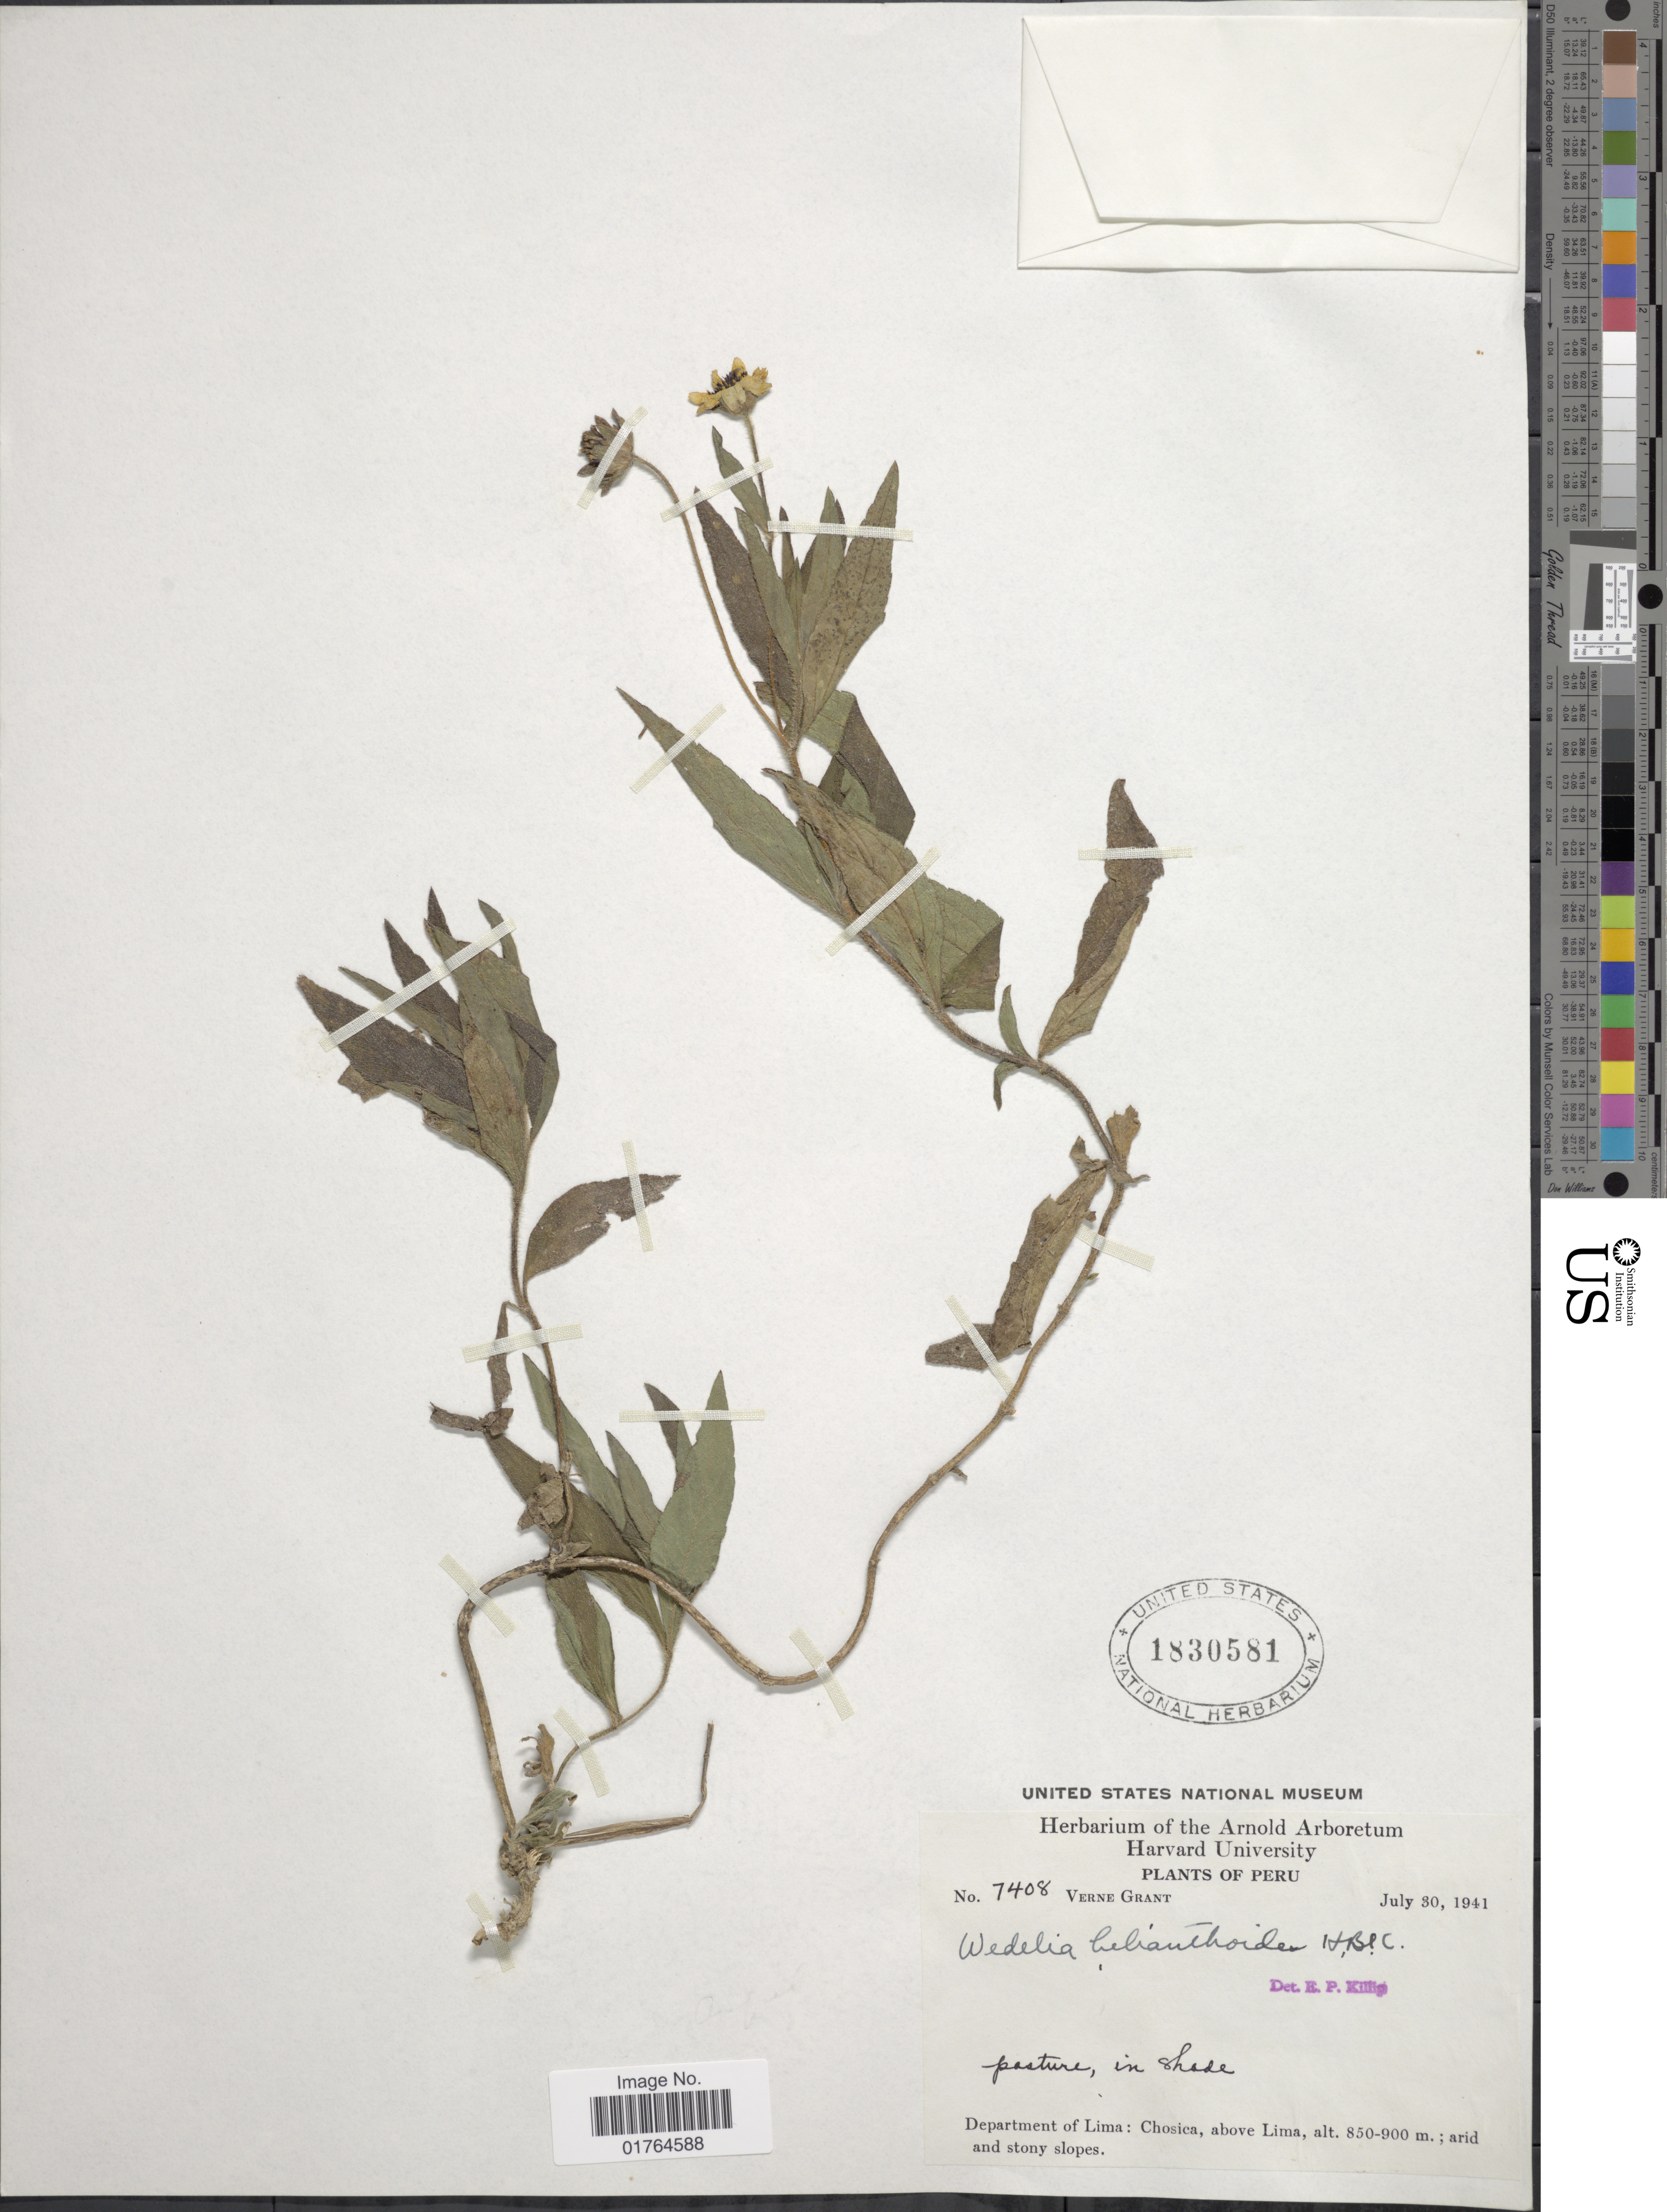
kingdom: Plantae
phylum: Tracheophyta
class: Magnoliopsida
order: Asterales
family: Asteraceae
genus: Wedelia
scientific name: Wedelia helianthoides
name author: Kunth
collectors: V. Grant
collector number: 7408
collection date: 1941-07-30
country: Peru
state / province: Lima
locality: Chosica, above Lima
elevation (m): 850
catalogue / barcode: US 1830581